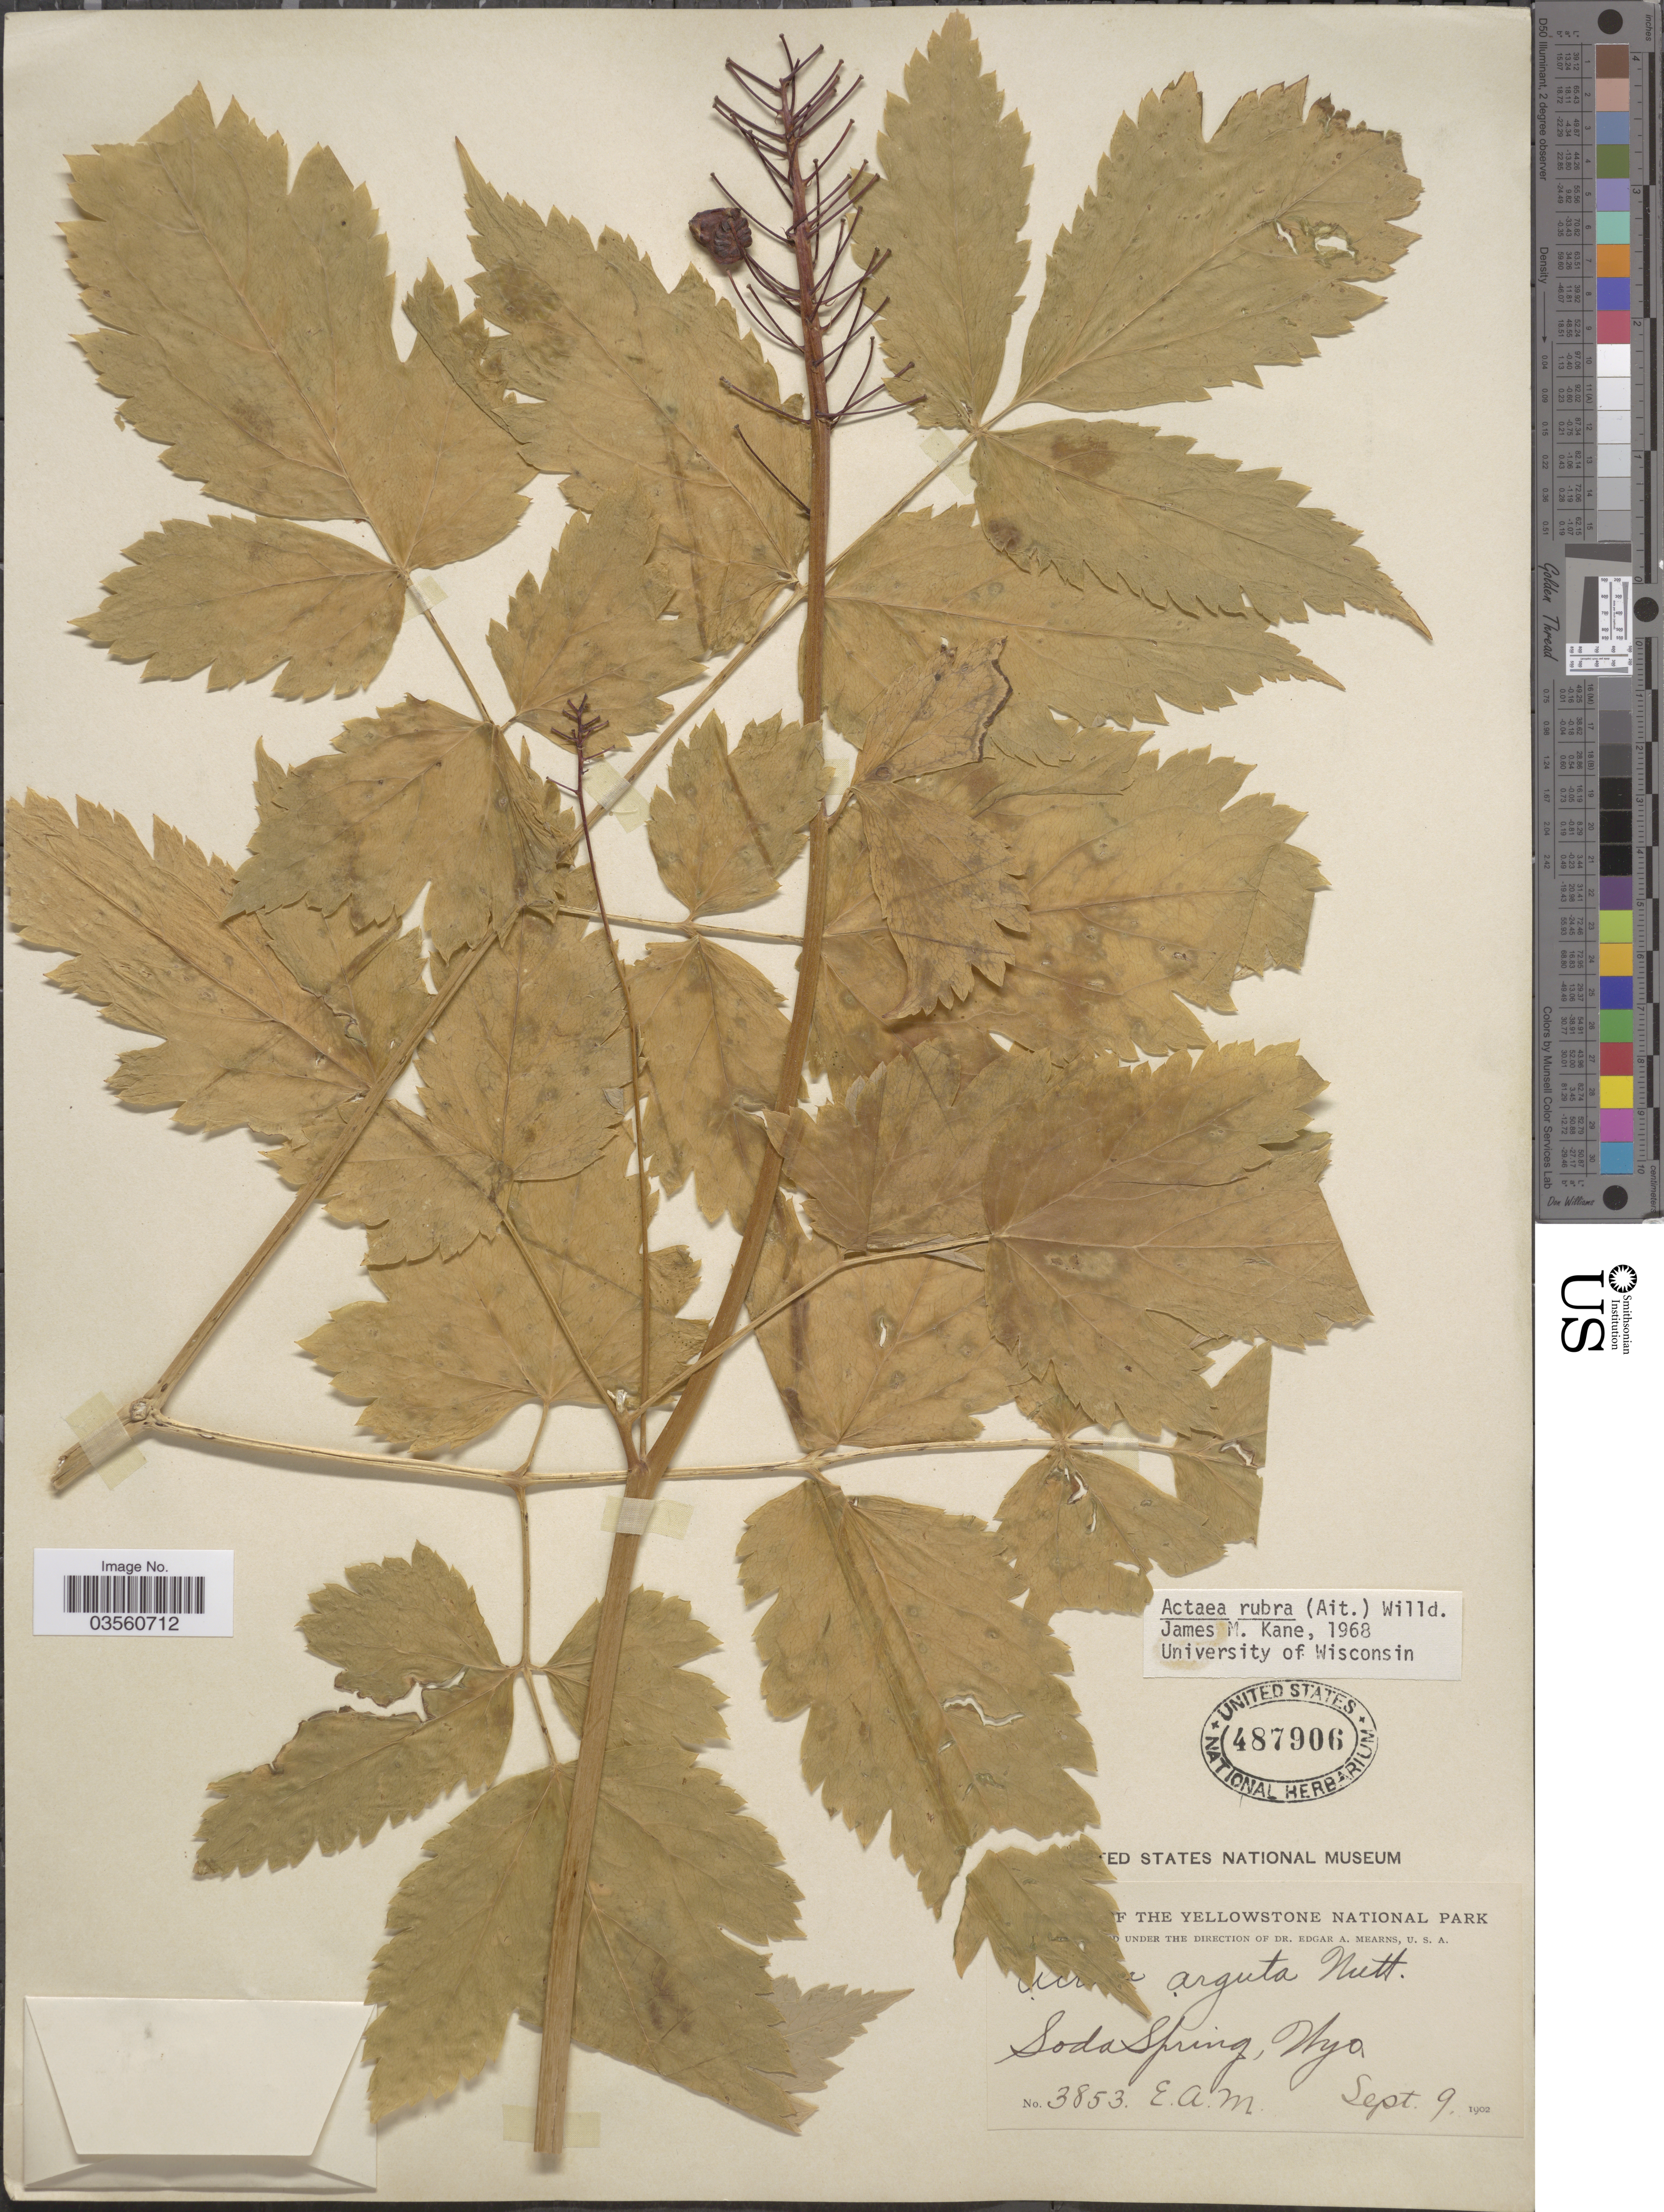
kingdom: Plantae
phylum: Tracheophyta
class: Magnoliopsida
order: Ranunculales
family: Ranunculaceae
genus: Actaea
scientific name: Actaea rubra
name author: (Aiton) Willd.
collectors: E. A. Mearns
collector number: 3853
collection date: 1902-09-09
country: United States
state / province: Wyoming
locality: Yellowstone National Park. Soda Springs.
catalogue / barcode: US 487906